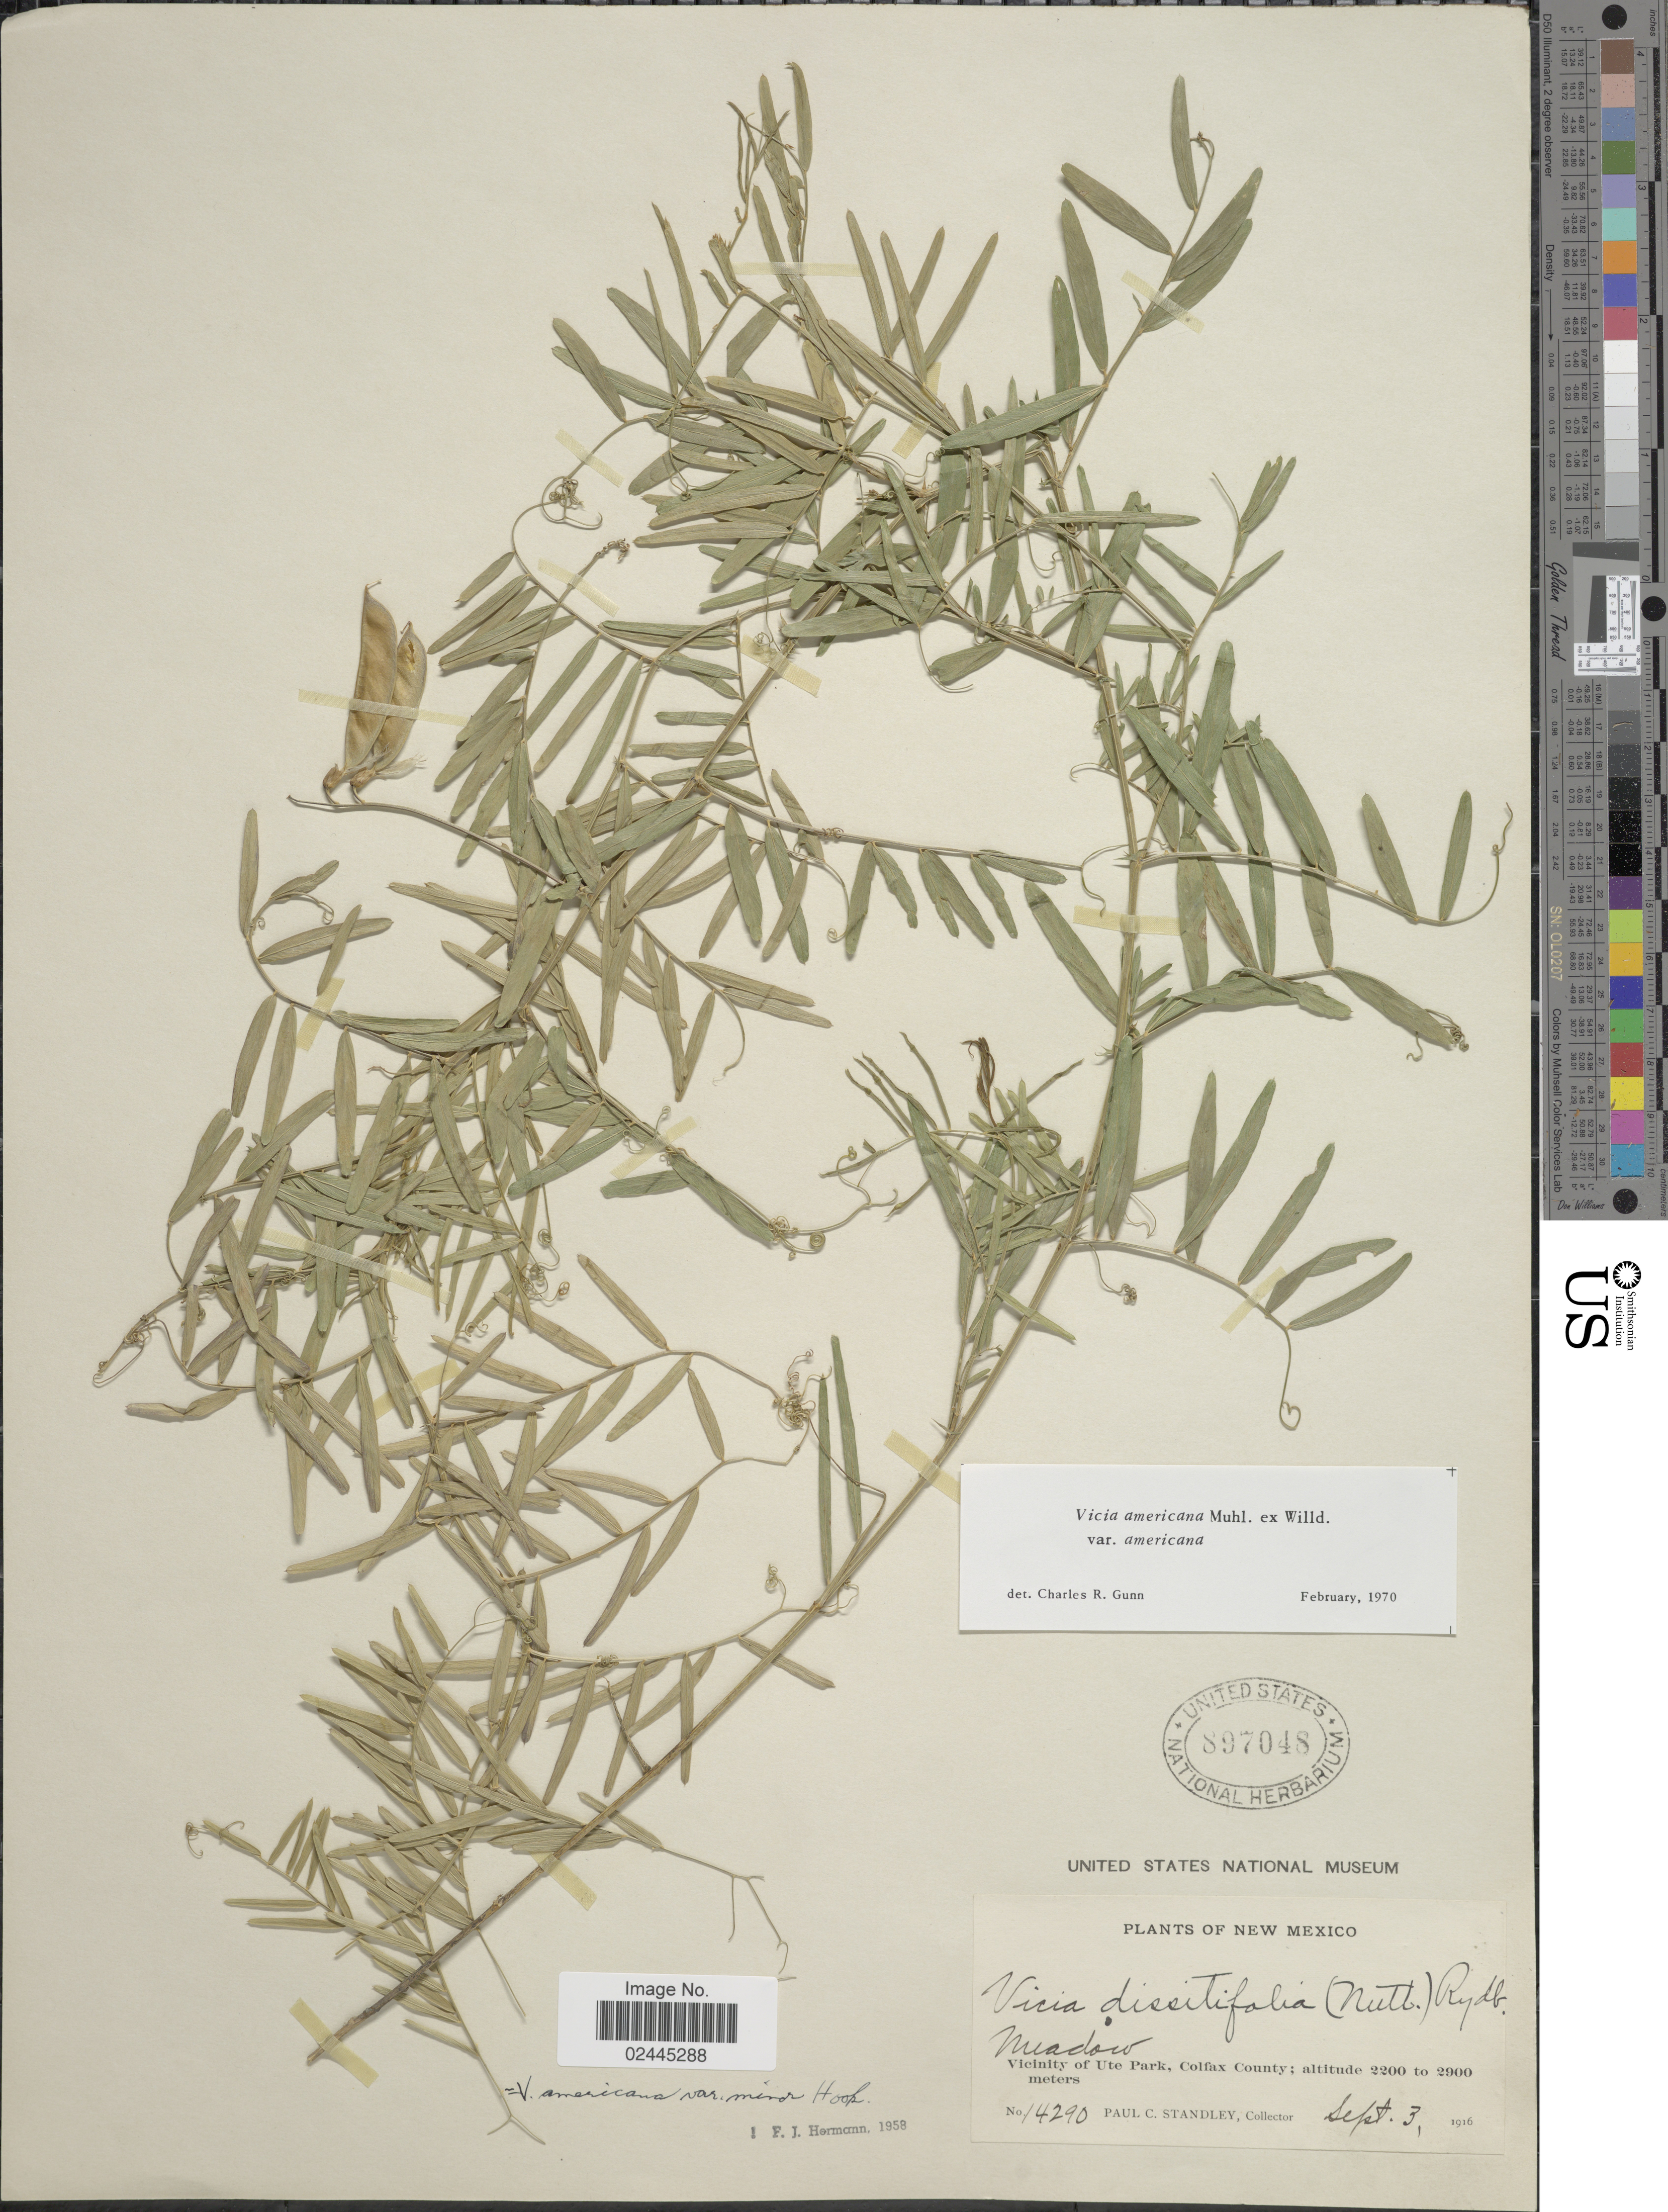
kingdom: Plantae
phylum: Tracheophyta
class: Magnoliopsida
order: Fabales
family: Fabaceae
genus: Vicia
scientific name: Vicia americana var. americana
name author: Muhl. ex Willd.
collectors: P. C. Standley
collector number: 14290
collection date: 1916-09-03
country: United States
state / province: New Mexico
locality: Vicinity of Ute Park, Colfax County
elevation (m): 2200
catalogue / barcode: US 897048